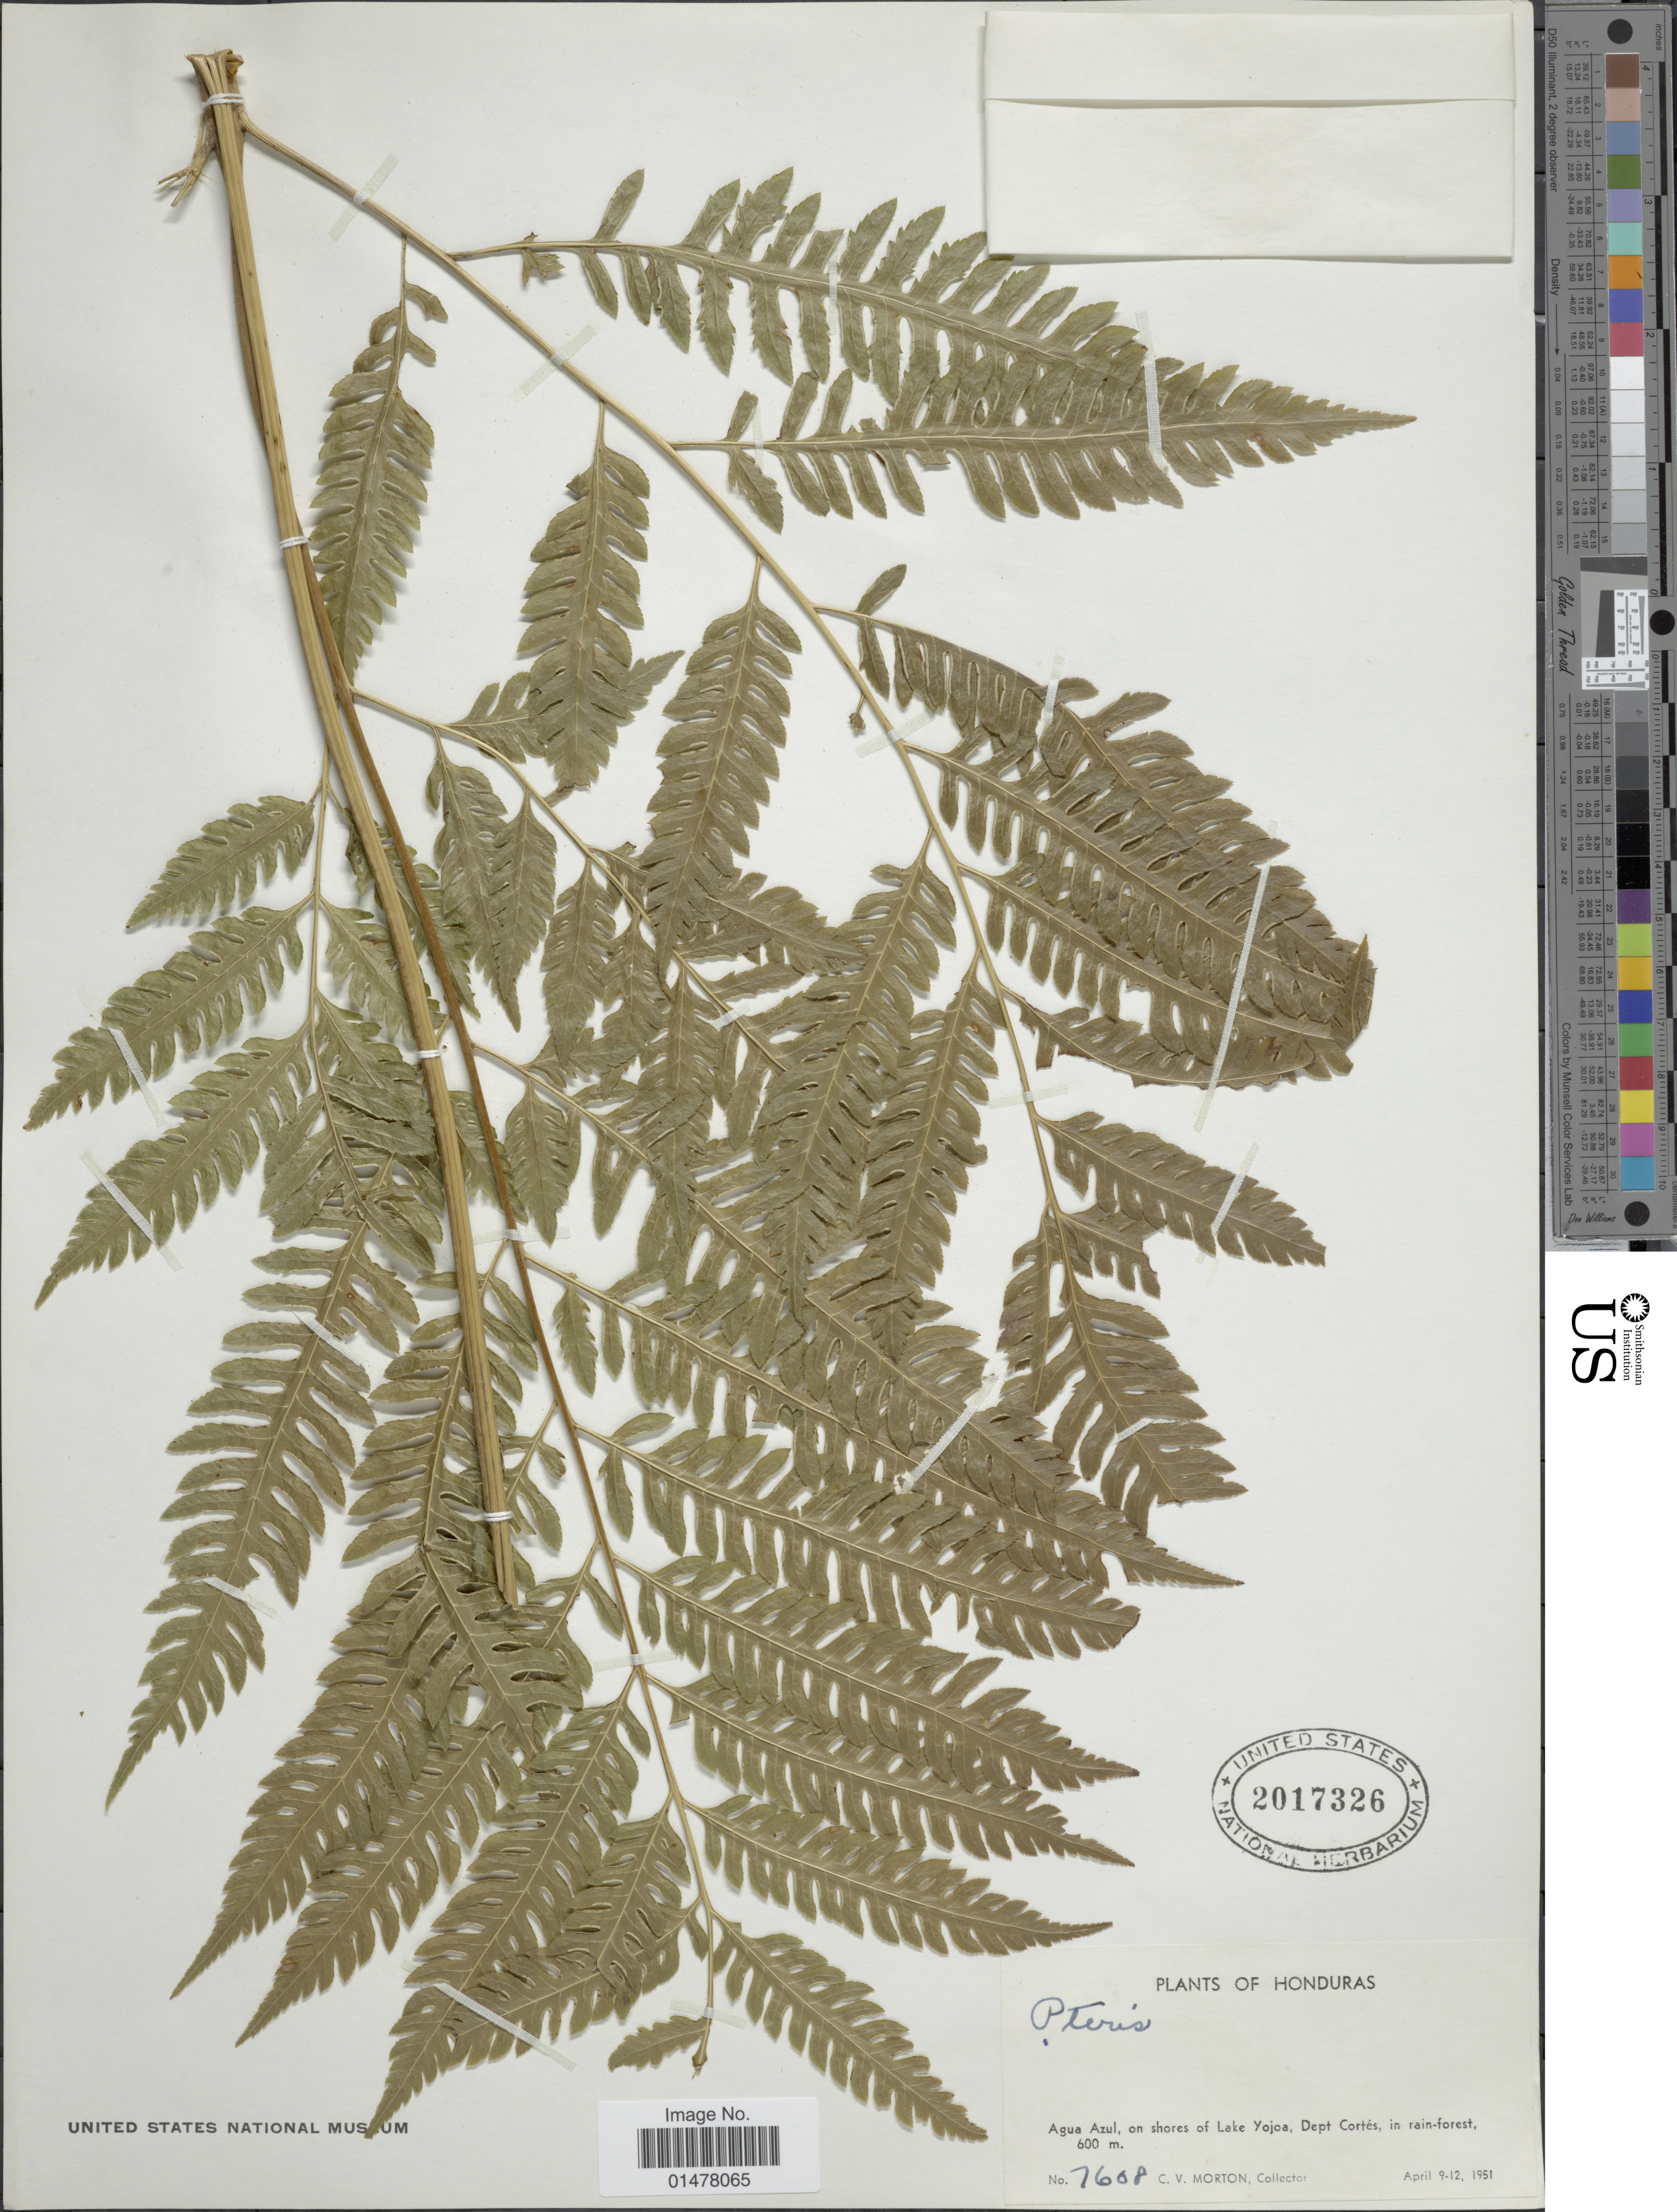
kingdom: Plantae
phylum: Tracheophyta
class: Polypodiopsida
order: Polypodiales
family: Pteridaceae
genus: Pteris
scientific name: Pteris propinqua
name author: J. Agardh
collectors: C. V. Morton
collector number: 7608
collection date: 1951-04-09/1951-04-12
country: Honduras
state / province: Cortés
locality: Plants of Honduras, Agua Azul, on shores of Lake Yojoa, Dept. Cortés, in rain-forest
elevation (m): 600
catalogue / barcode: US 2017326